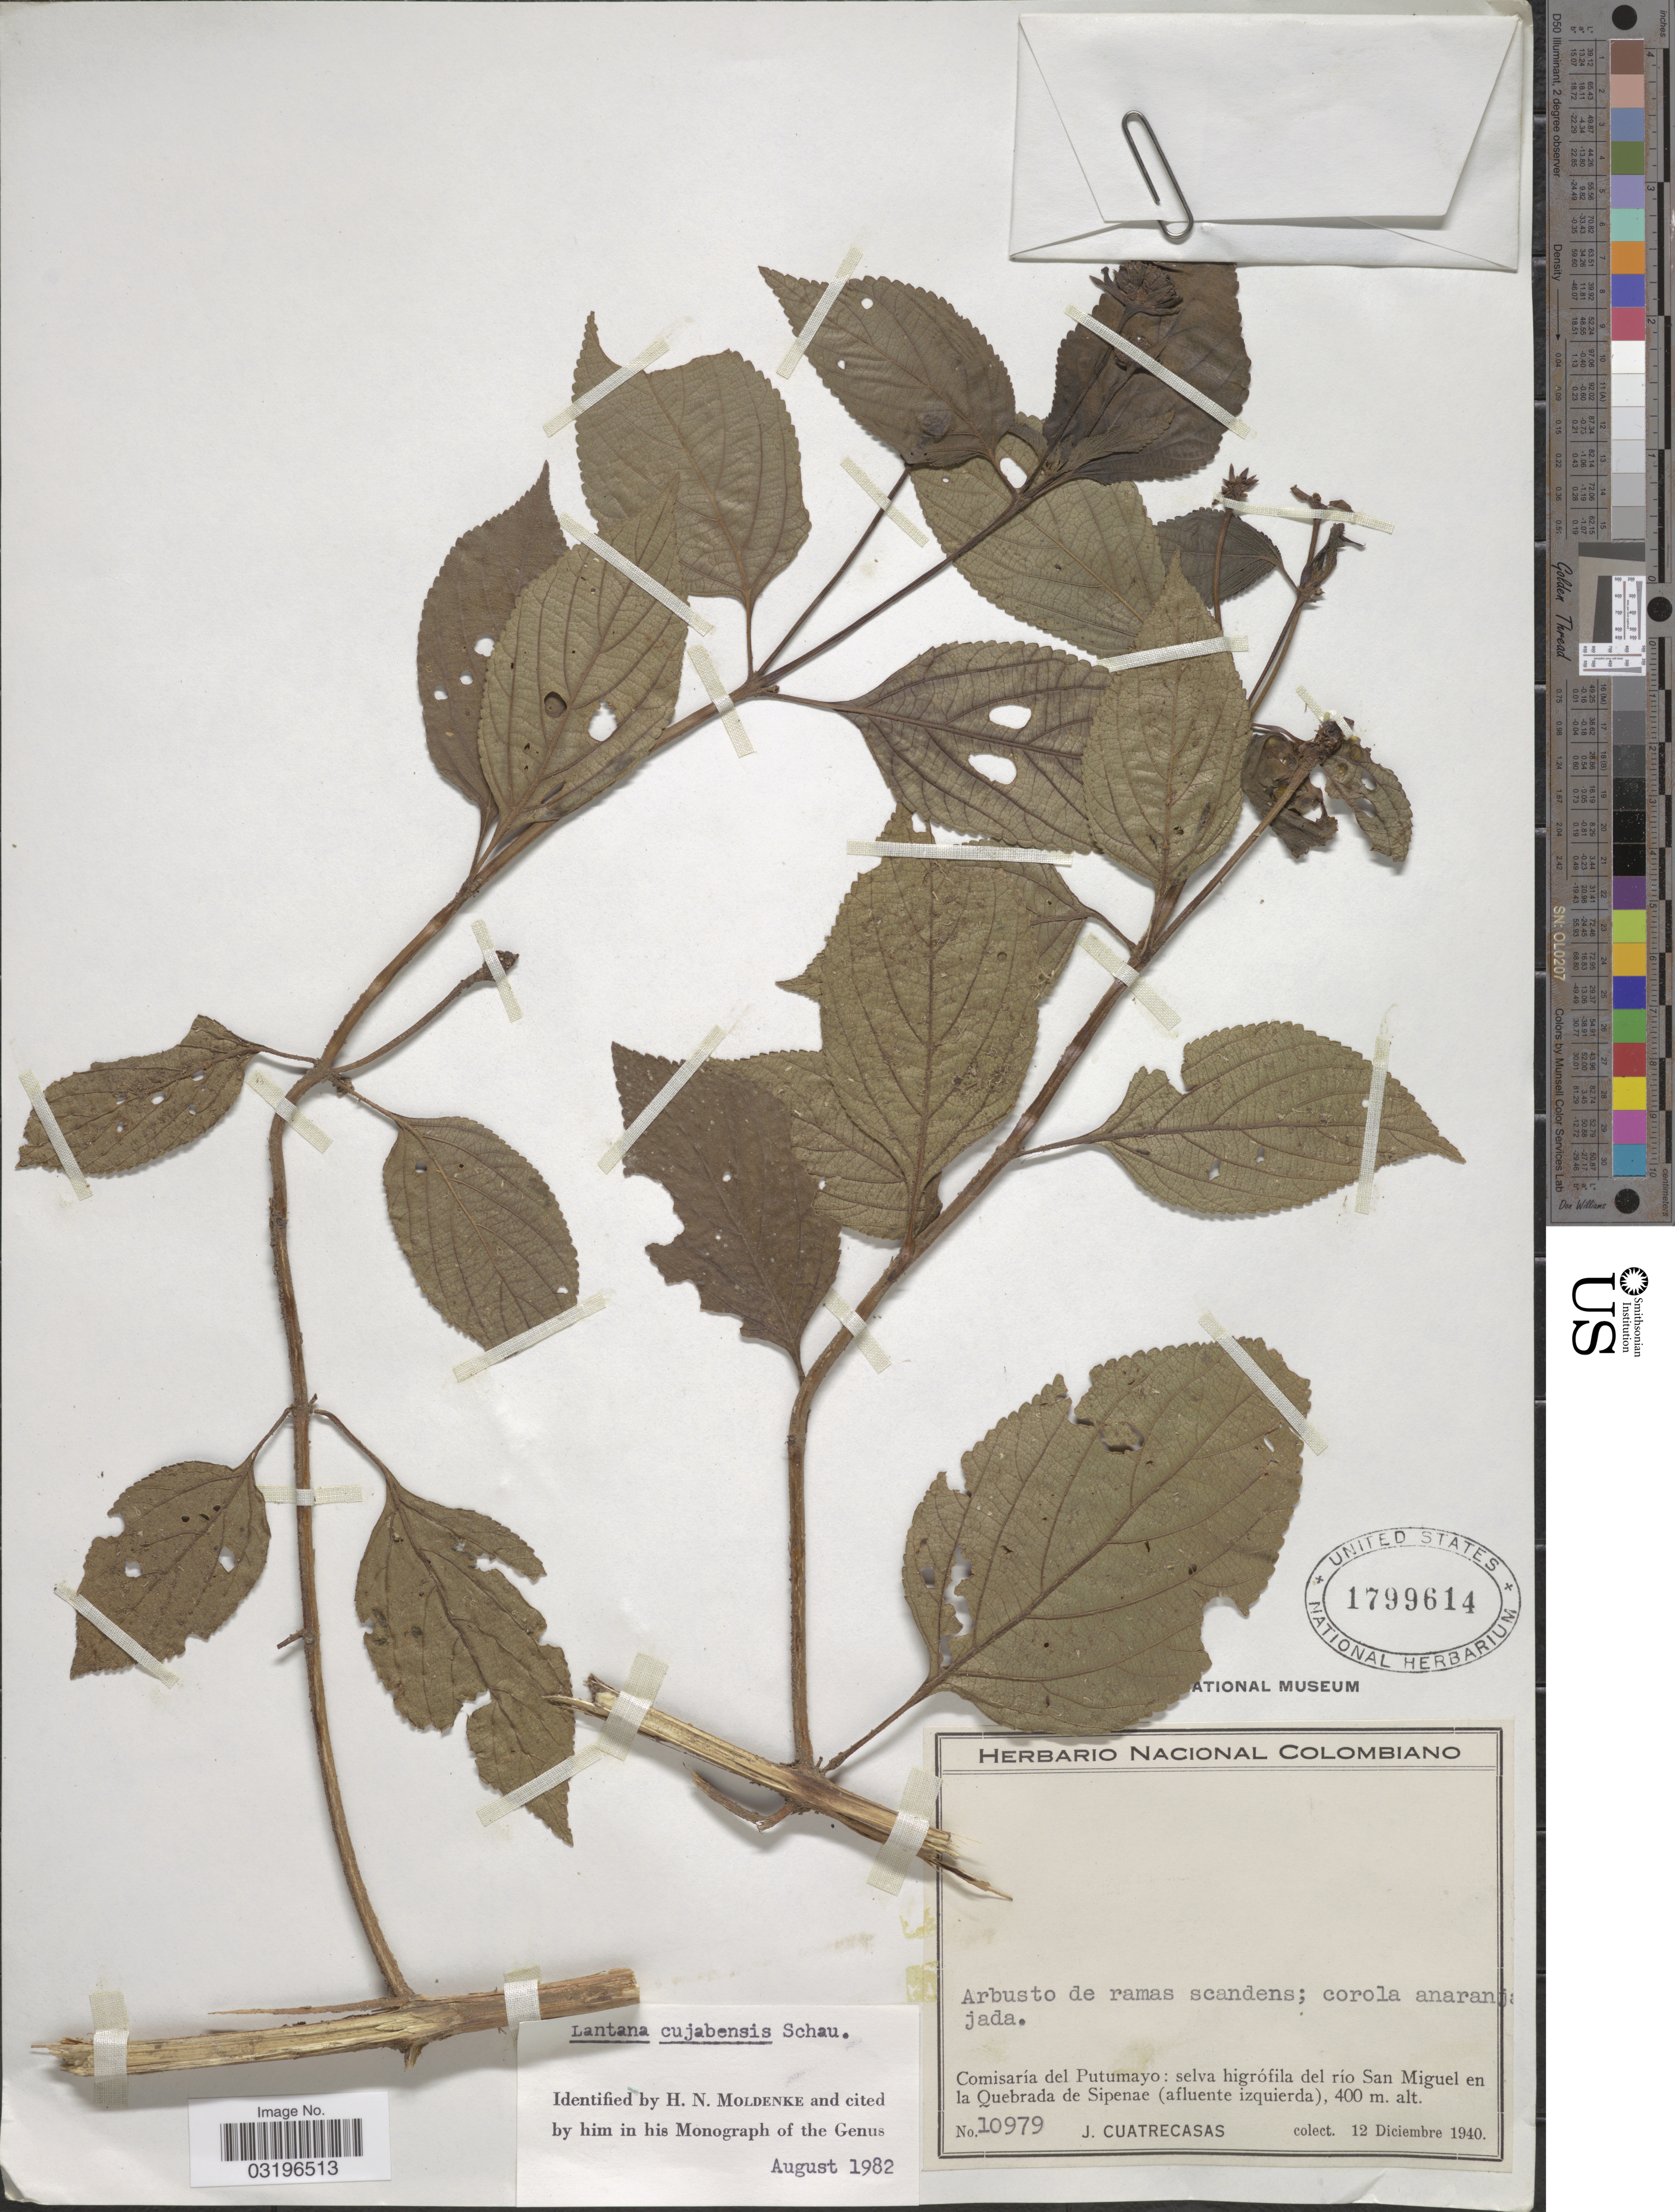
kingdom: Plantae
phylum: Tracheophyta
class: Magnoliopsida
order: Lamiales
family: Verbenaceae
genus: Lantana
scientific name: Lantana cujabensis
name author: Schau.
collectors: J. Cuatrecasas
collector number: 10979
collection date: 1940-12-12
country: Colombia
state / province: Putumayo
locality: Comisaría del Putumayo: selva higrófila del rio San Miguel en la Quebrada de Sipenae (afluente izqueirda).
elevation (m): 400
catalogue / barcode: US 1799614